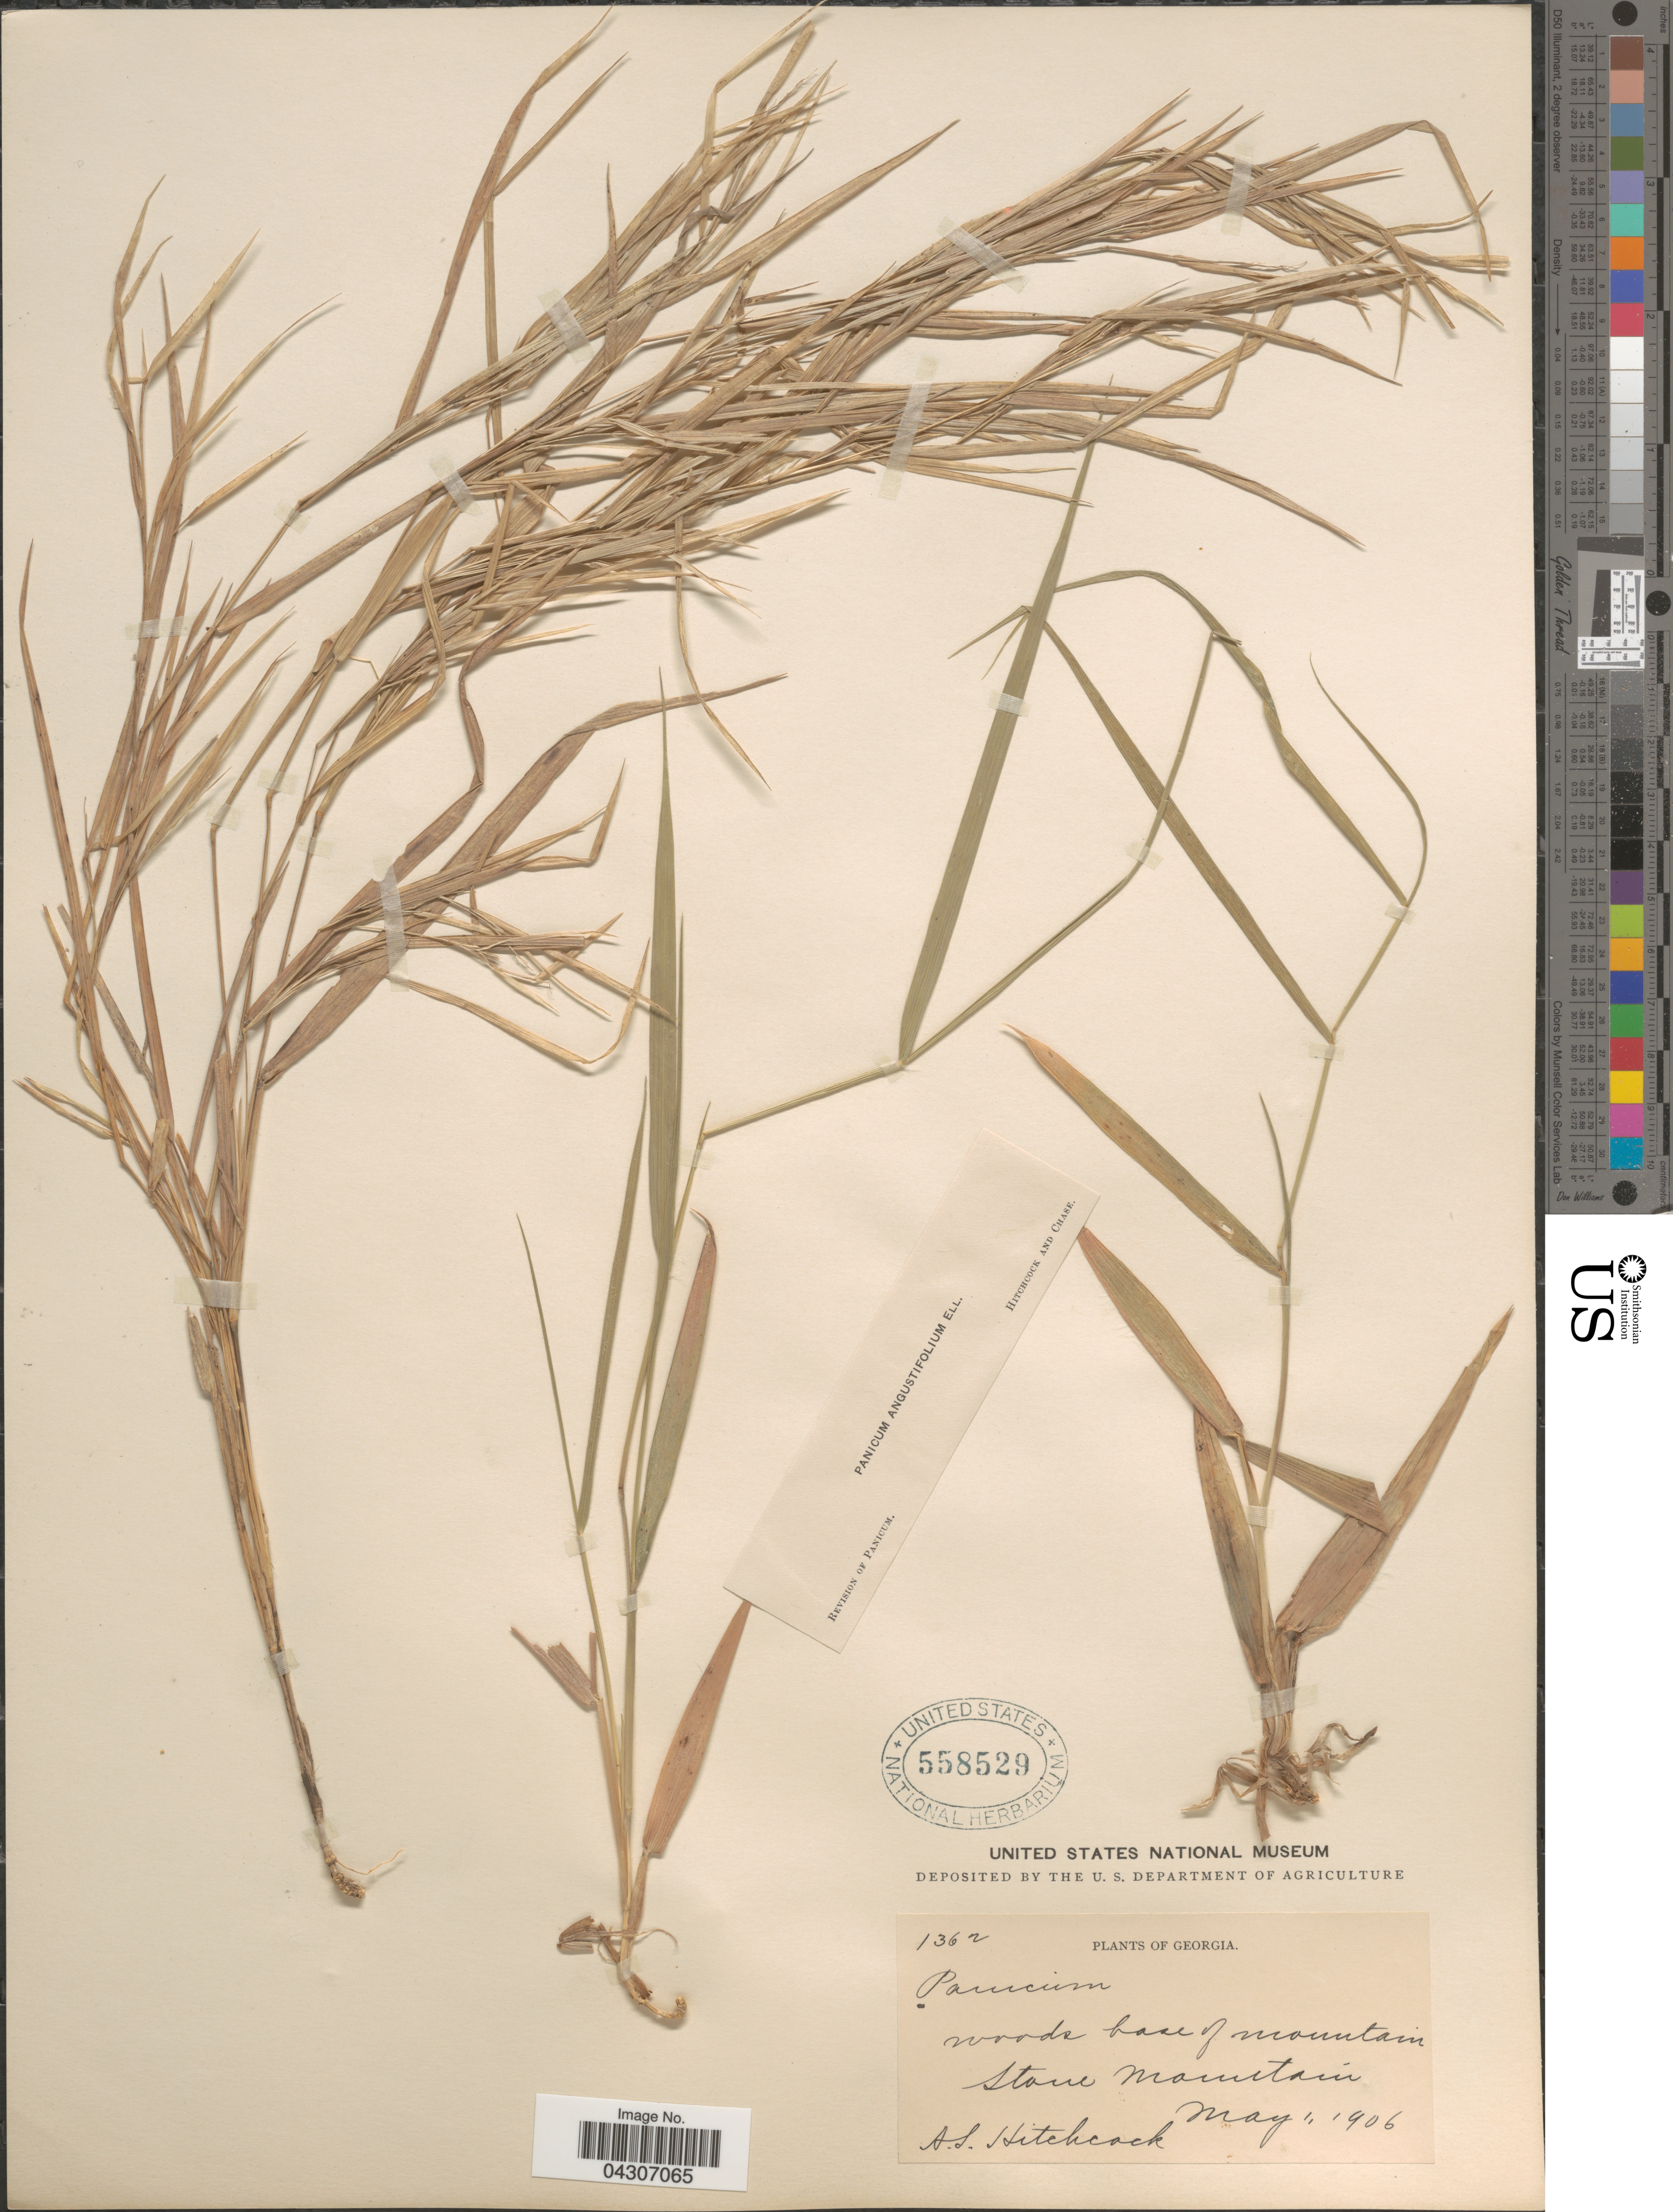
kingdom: Plantae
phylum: Tracheophyta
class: Liliopsida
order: Poales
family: Poaceae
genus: Dichanthelium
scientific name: Dichanthelium aciculare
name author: (Desv. ex Poir.) Gould & C.A. Clark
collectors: A. S. Hitchcock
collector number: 1362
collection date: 1906-05-01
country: United States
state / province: Georgia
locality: Woods base of mountain. Stone Mountain.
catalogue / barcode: US 558529